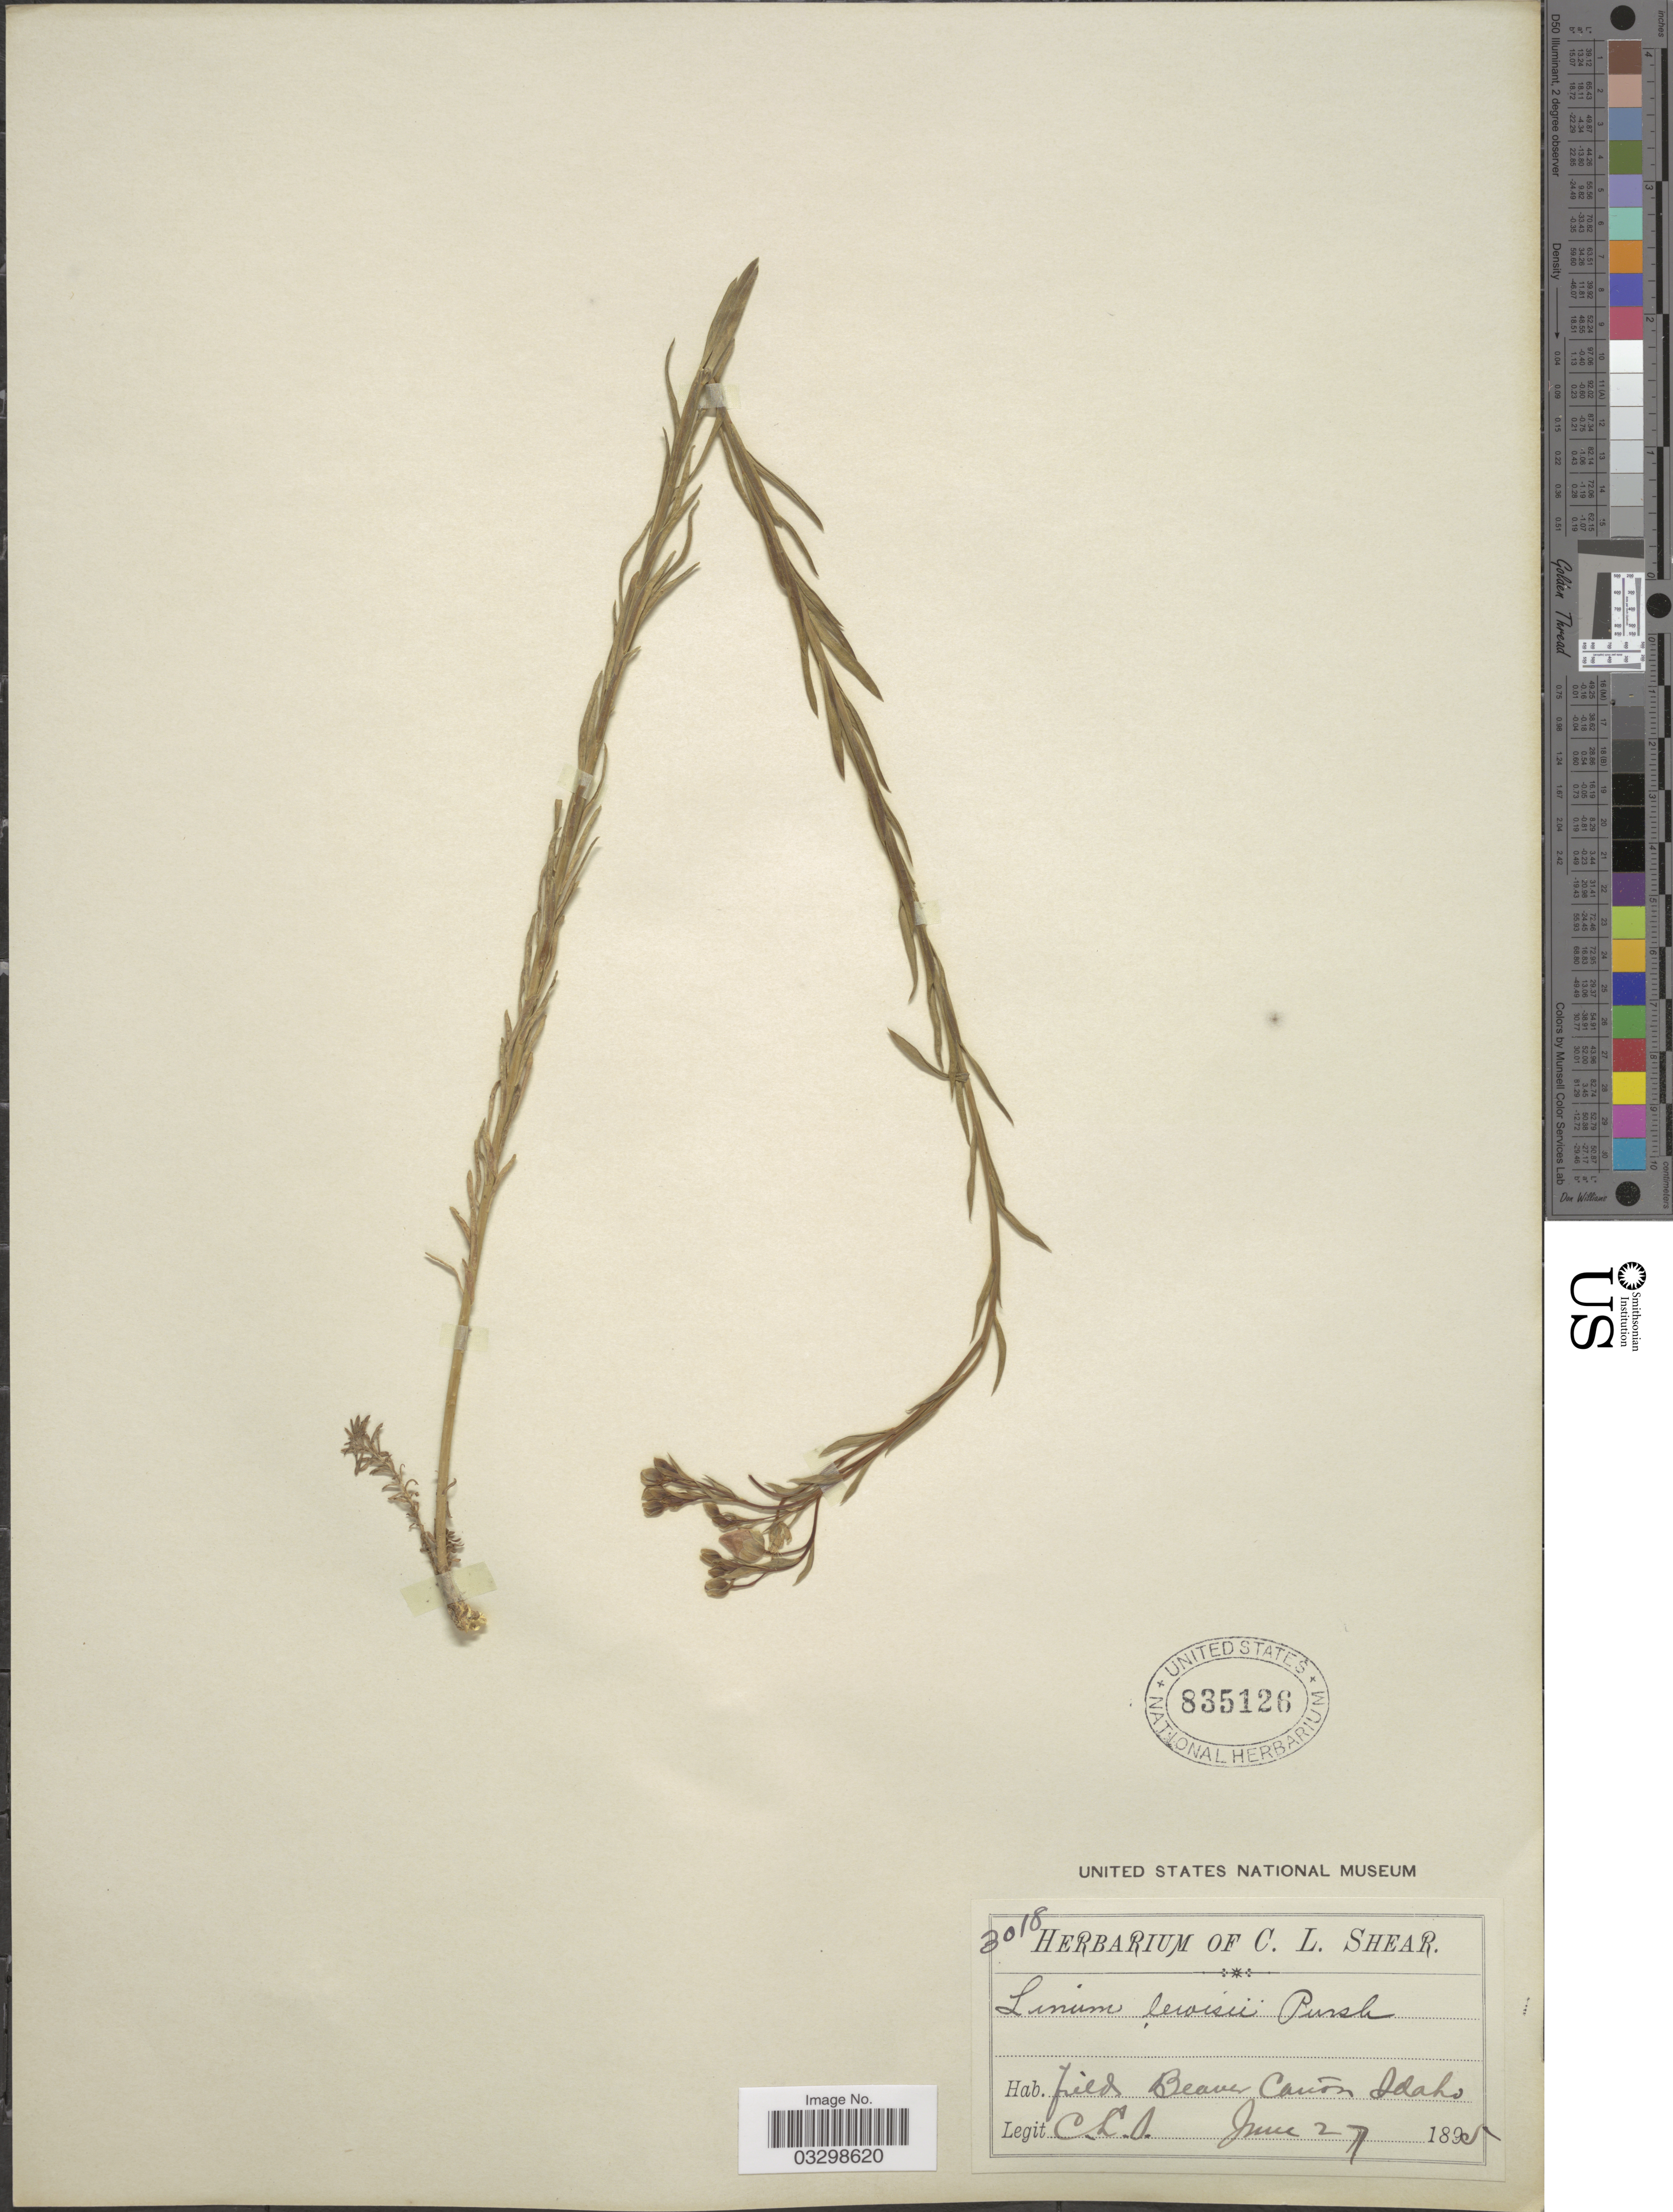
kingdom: Plantae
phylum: Tracheophyta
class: Magnoliopsida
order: Malpighiales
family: Linaceae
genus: Linum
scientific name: Linum lewisii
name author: Pursh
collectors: C. L. Shear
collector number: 3018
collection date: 1895-06-27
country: United States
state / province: Idaho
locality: Fields Beaver Cañon.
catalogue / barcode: US 835126